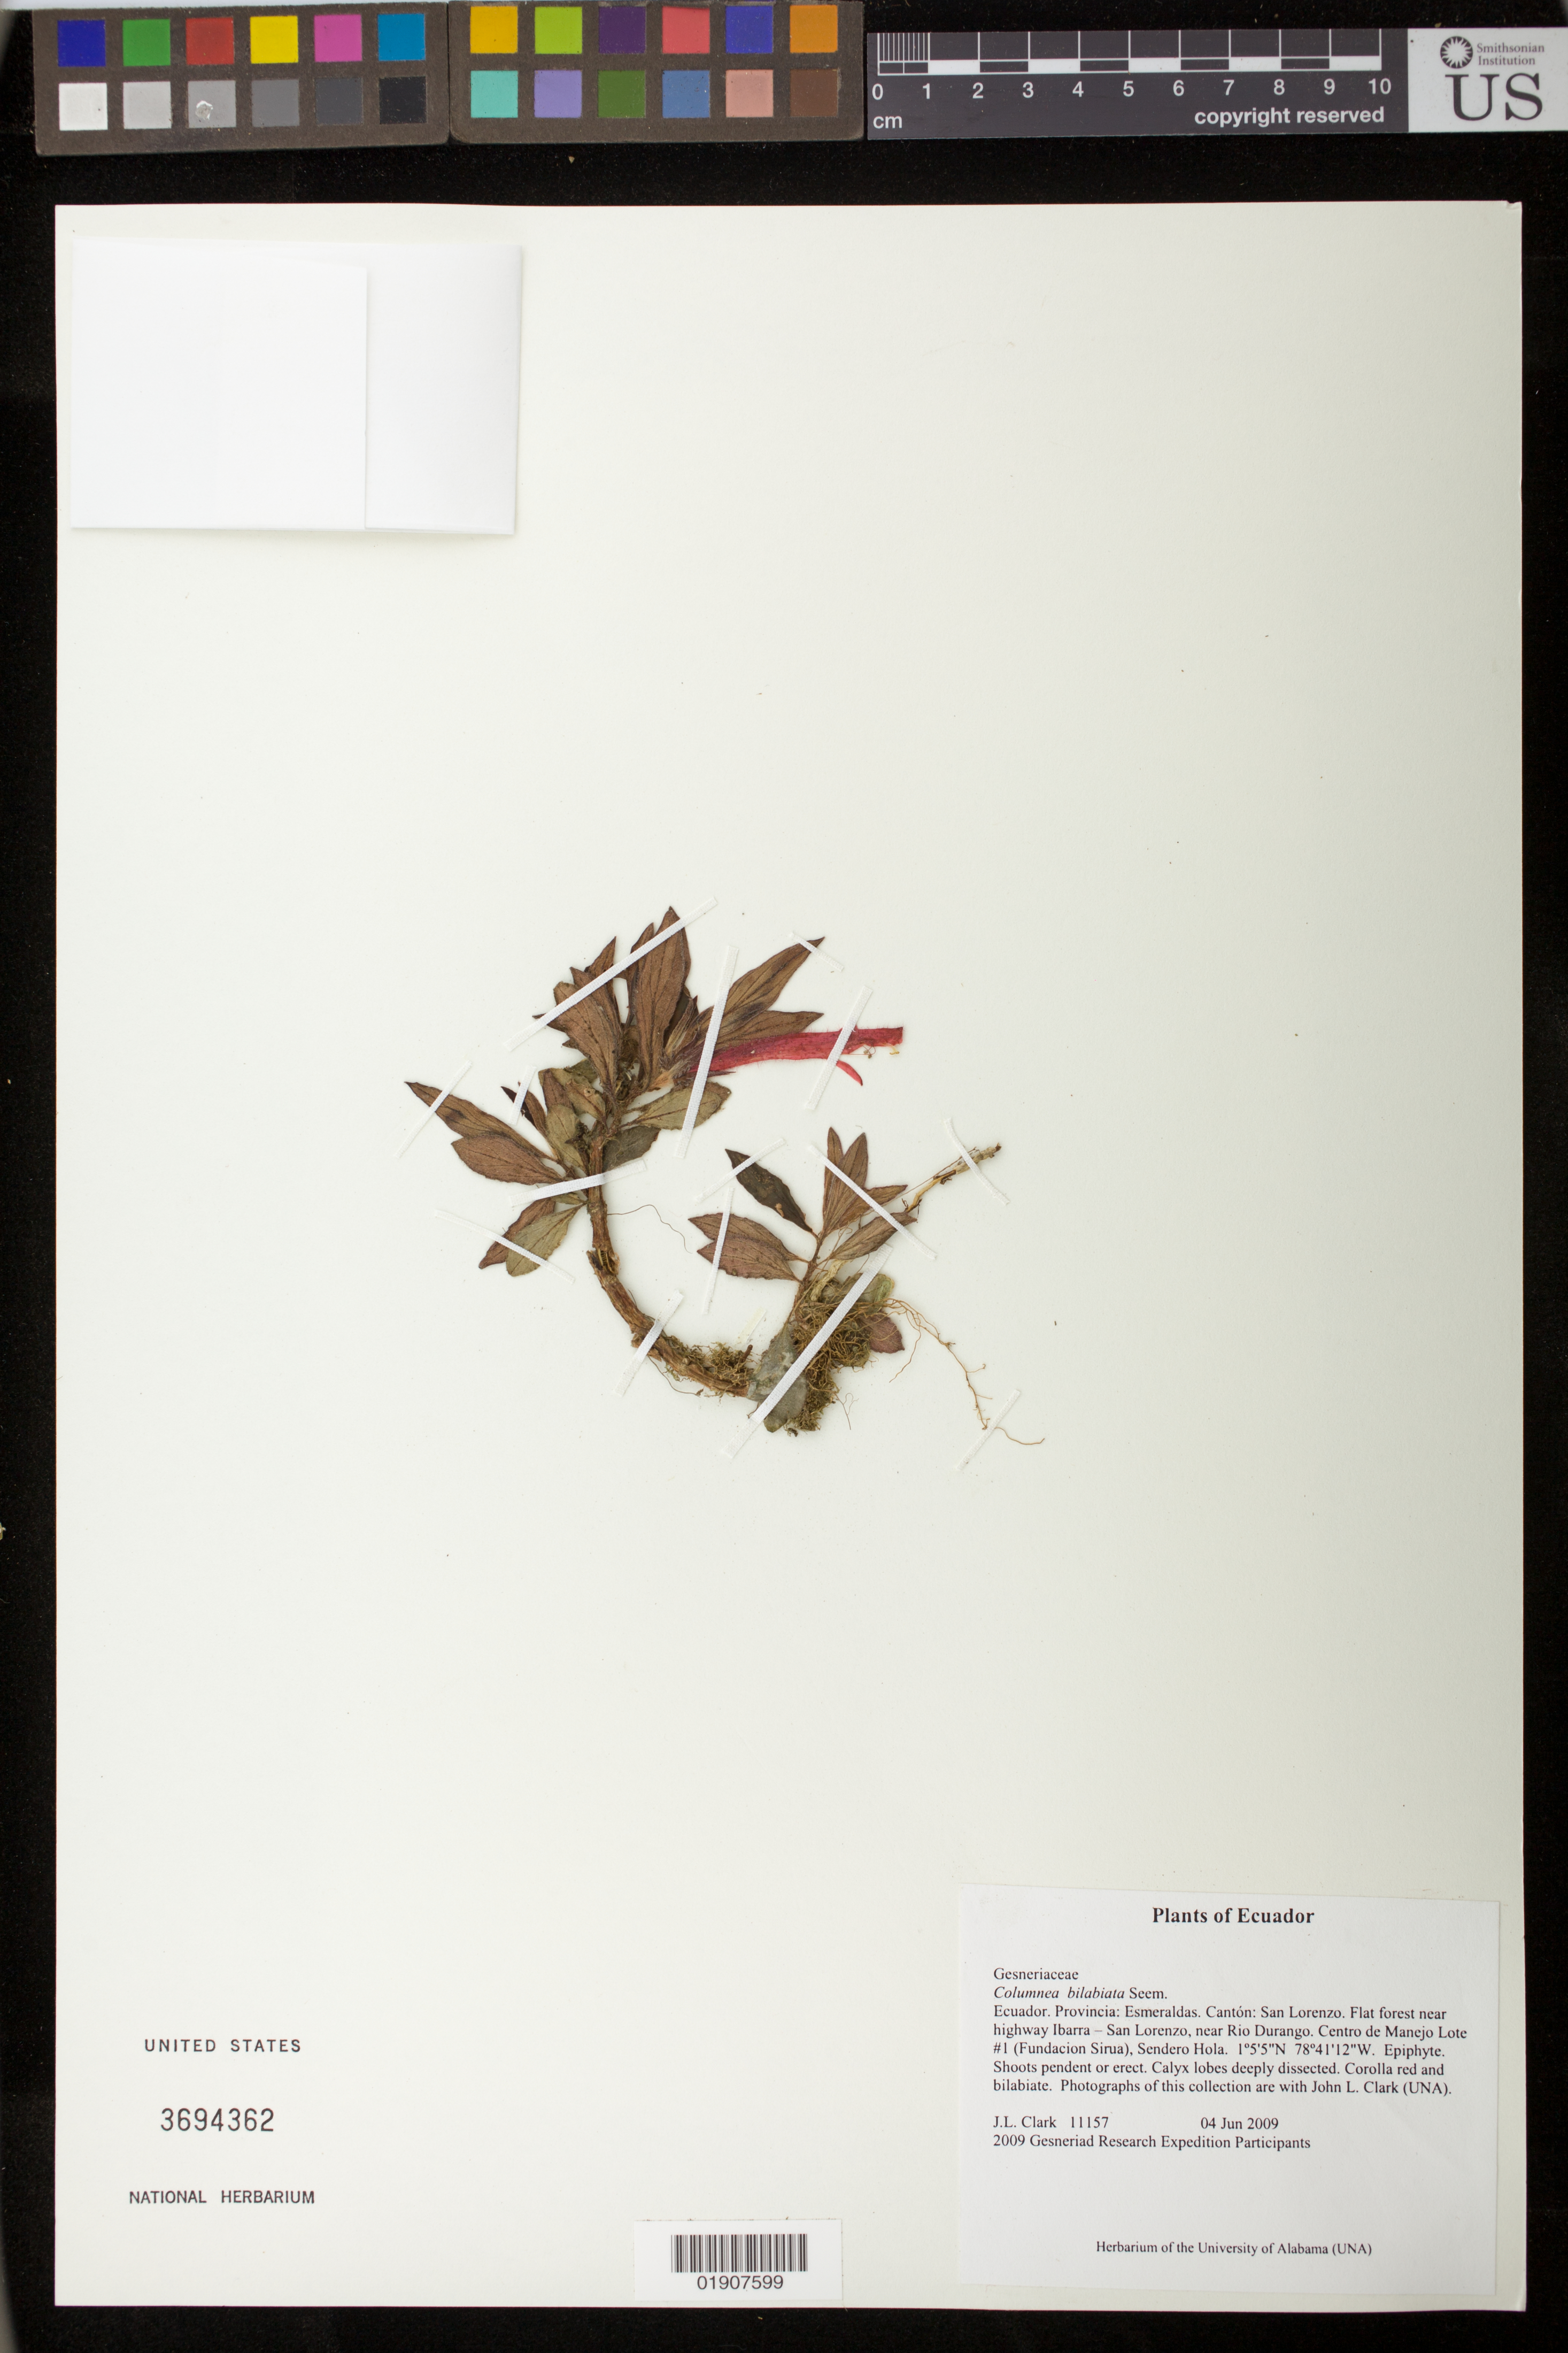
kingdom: Plantae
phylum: Tracheophyta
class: Magnoliopsida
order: Lamiales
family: Gesneriaceae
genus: Columnea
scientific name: Columnea bilabiata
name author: Seem.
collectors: J. L. Clark & 2009 Gesneriad Research Expedition Participants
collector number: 11157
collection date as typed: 04 Jun 2009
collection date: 2009-06-04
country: Ecuador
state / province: Esmeraldas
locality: Provincia: Esmeraldas. Cantón: San Lorenzo. Flat forest near highway Ibarra - San Lorenzo, near Rio Durango. Centro de Manejo Lote #1 (Fundacion Sirua), Sendero Hola.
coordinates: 1 05 5 N, 78 41 12 W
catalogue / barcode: US 3694362